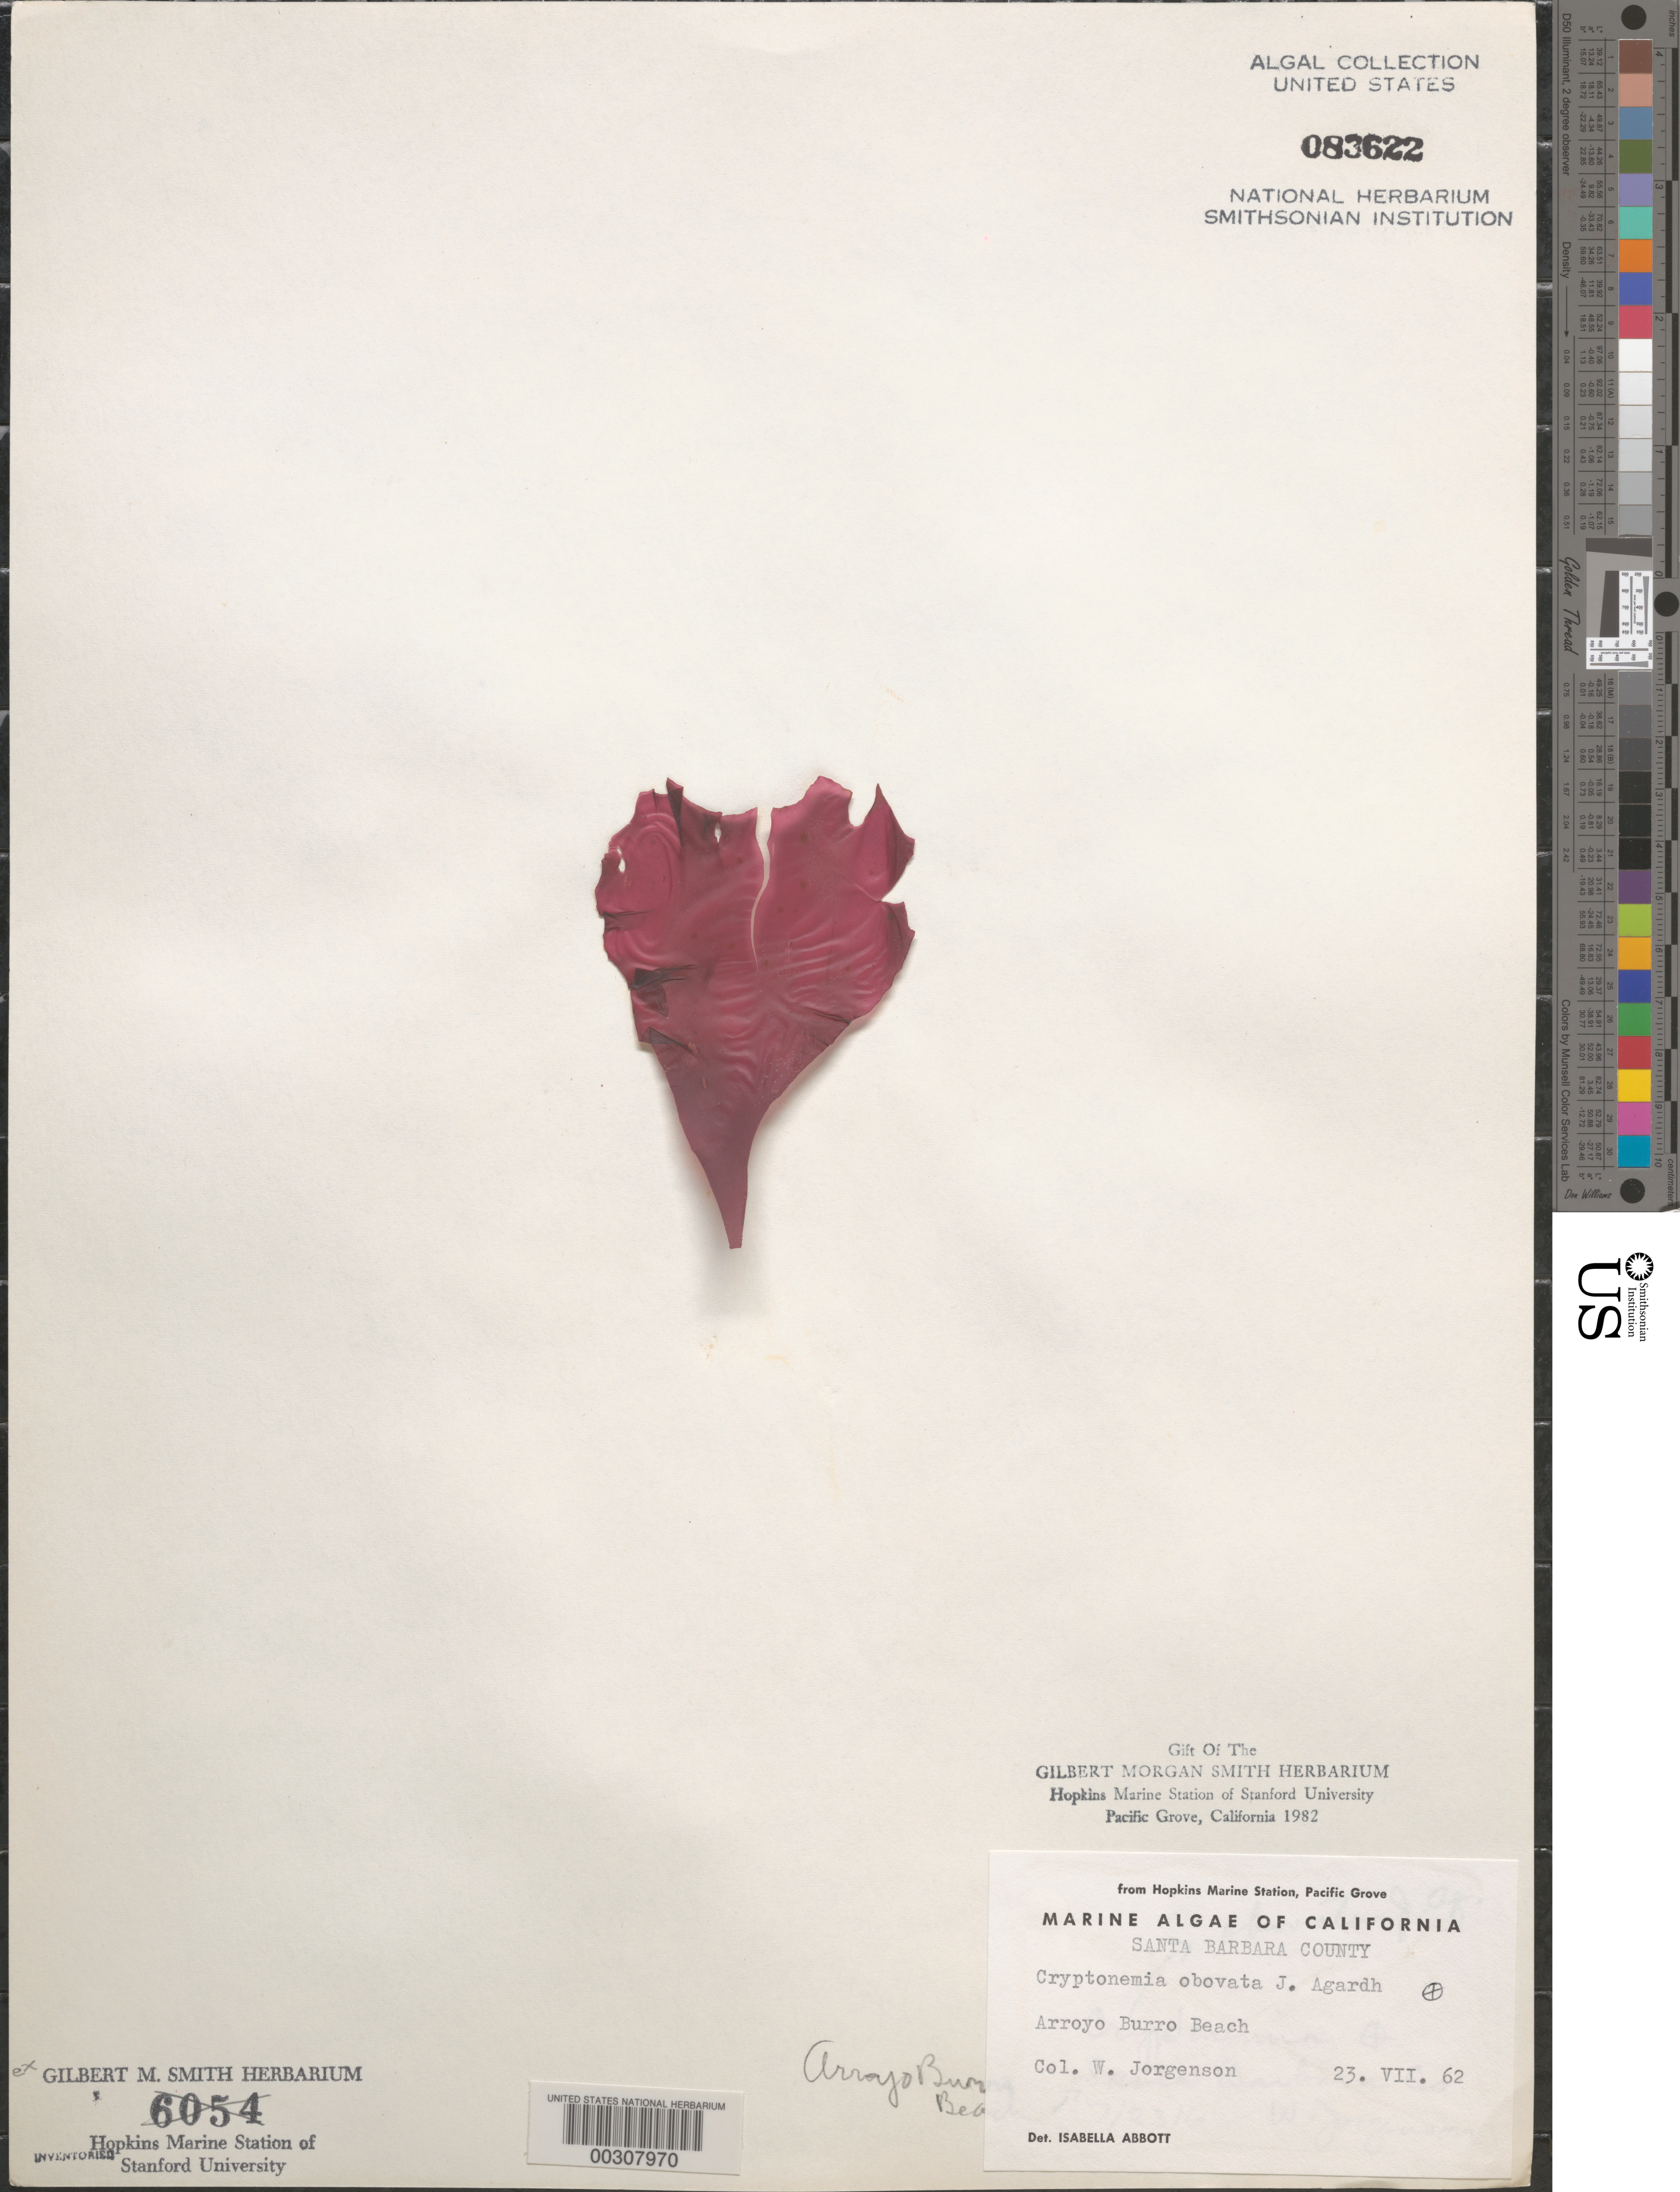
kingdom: Plantae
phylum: Rhodophyta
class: Florideophyceae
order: Halymeniales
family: Halymeniaceae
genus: Cryptonemia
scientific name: Cryptonemia obovata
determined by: Abbott, Isabella A.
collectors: W. Jorgenson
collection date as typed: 23 Jul 1962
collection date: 1962-07-23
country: United States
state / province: California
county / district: Santa Barbara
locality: Arroyo Burro Beach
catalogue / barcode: US 83622